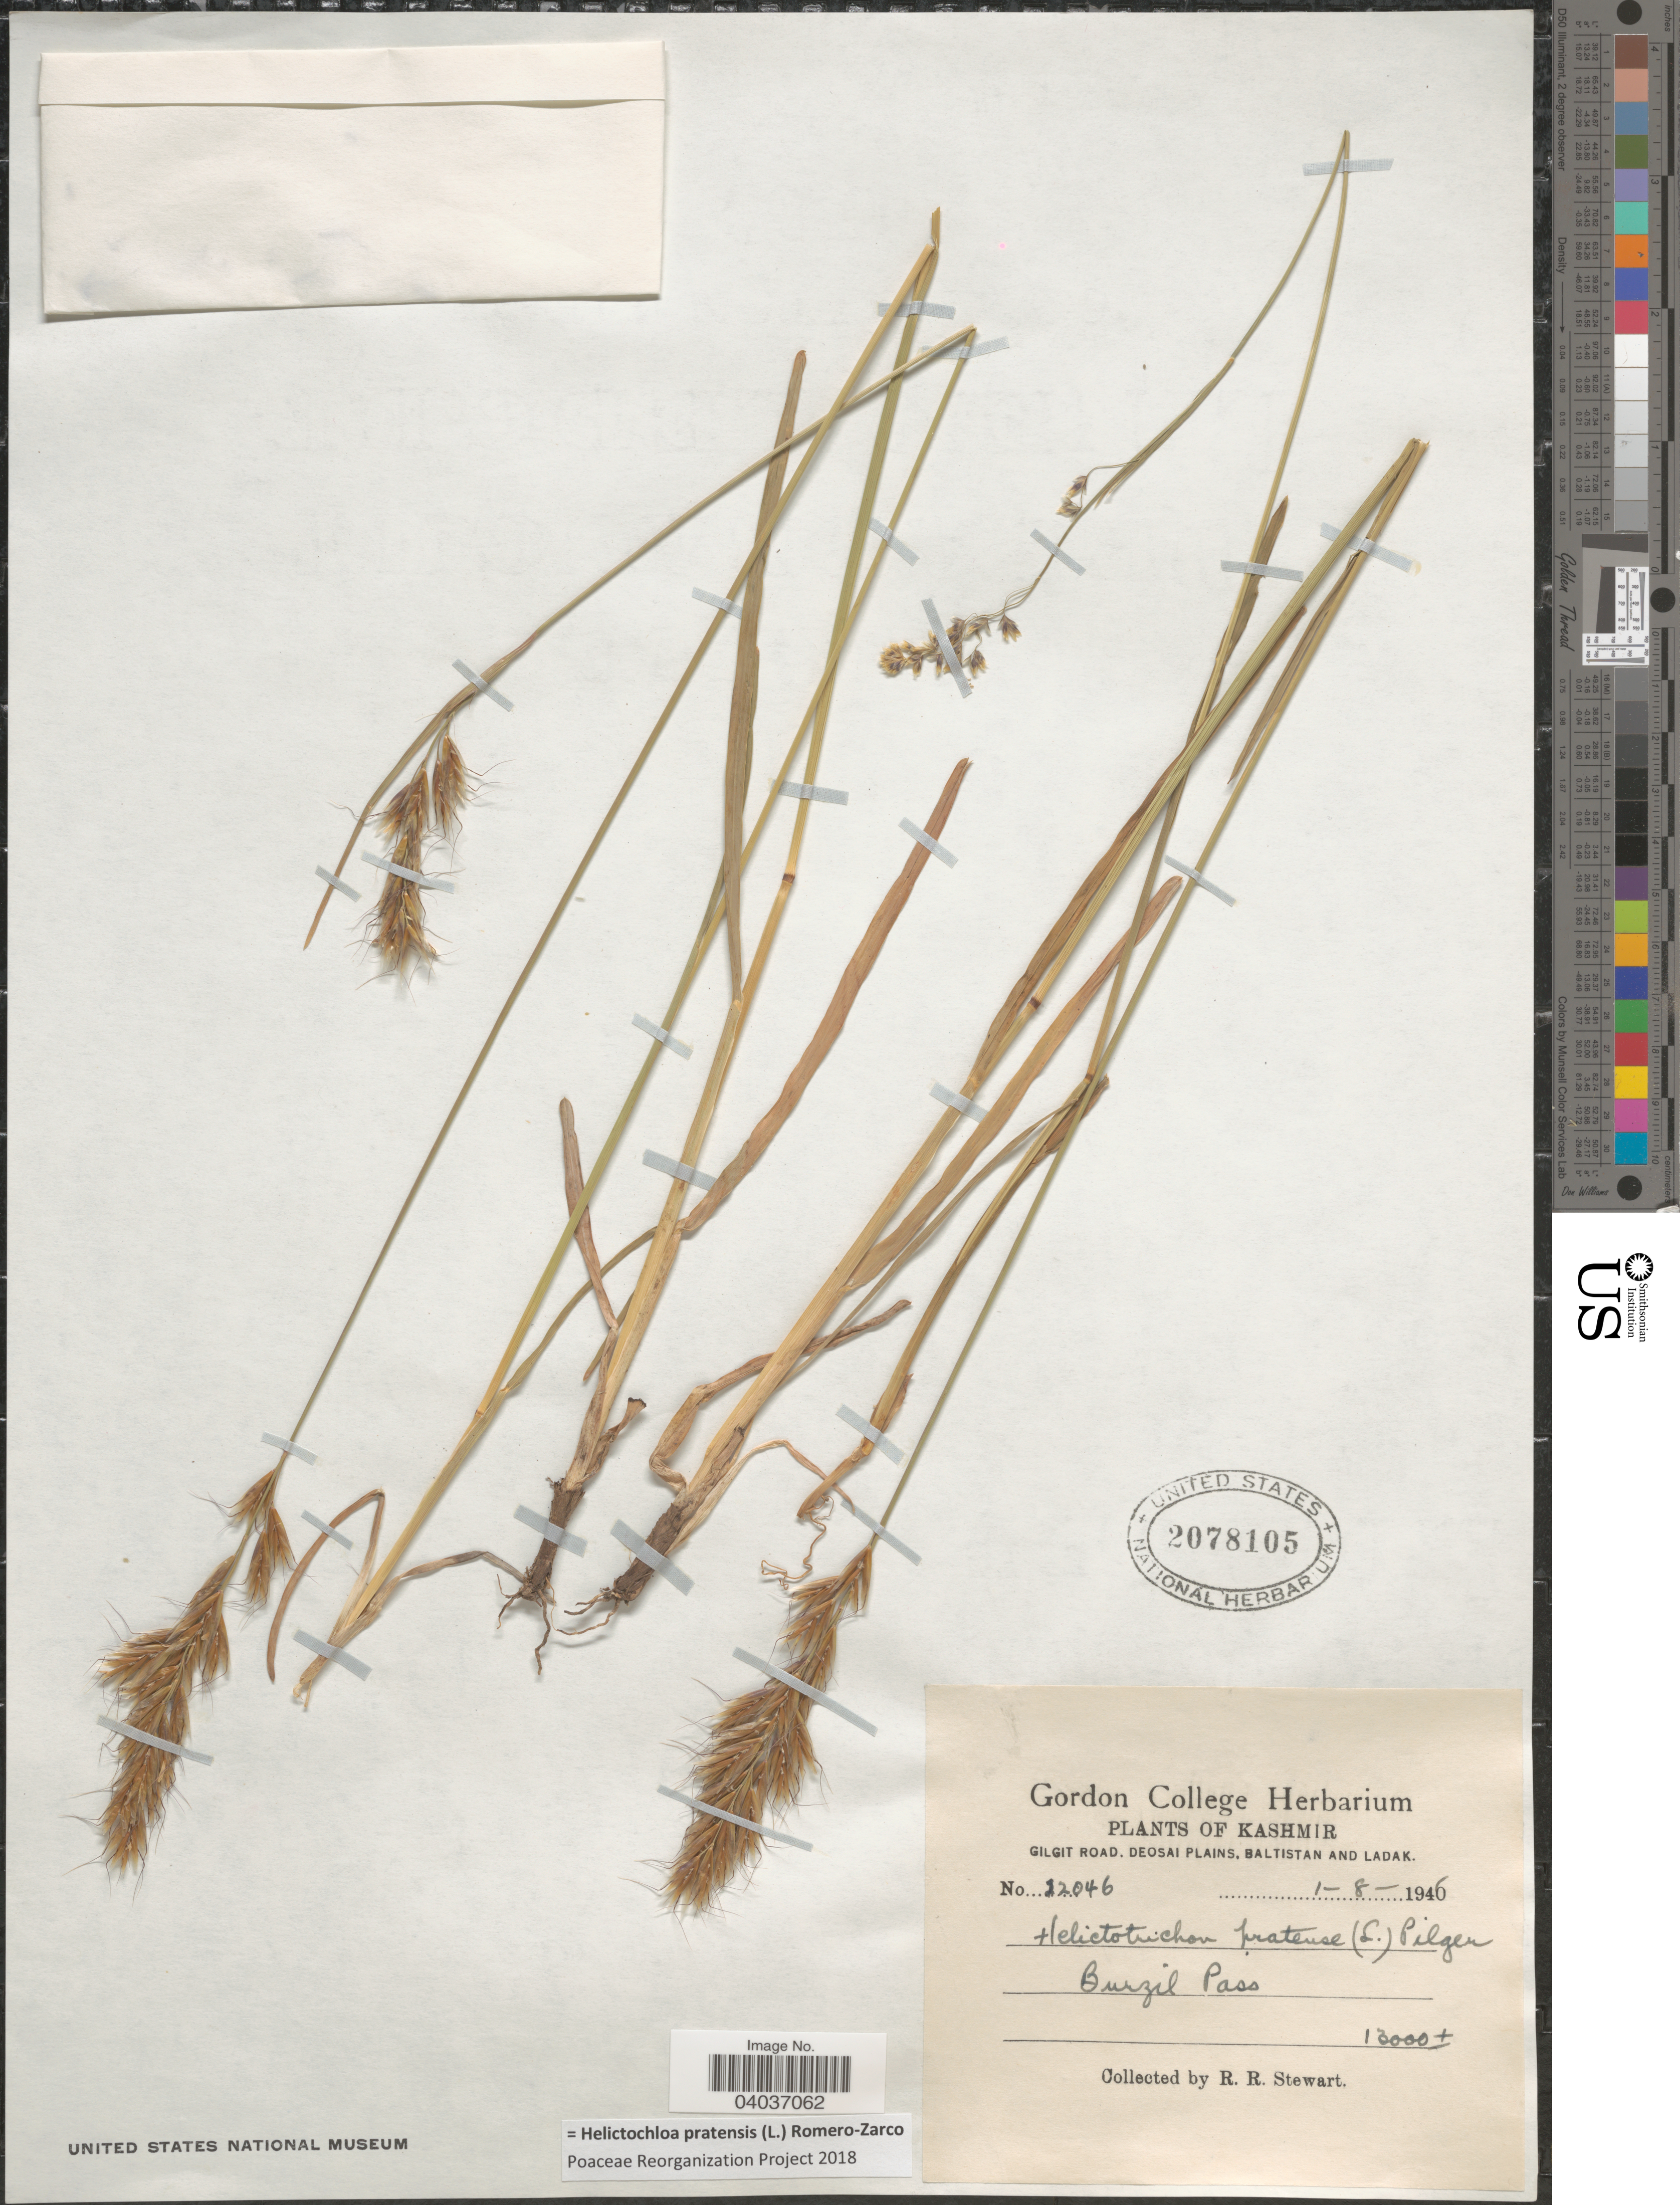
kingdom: Plantae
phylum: Tracheophyta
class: Liliopsida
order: Poales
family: Poaceae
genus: Helictochloa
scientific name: Helictochloa pratensis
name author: (L.) Romero-Zarco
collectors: R. Stewart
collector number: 22046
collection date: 1946-08-01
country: Pakistan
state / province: Gilgit-Baltistan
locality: Kashmir. Gilgit Road, Deosai Plains, Baltistan and Ladak. Burzil Pass.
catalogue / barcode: US 2078105